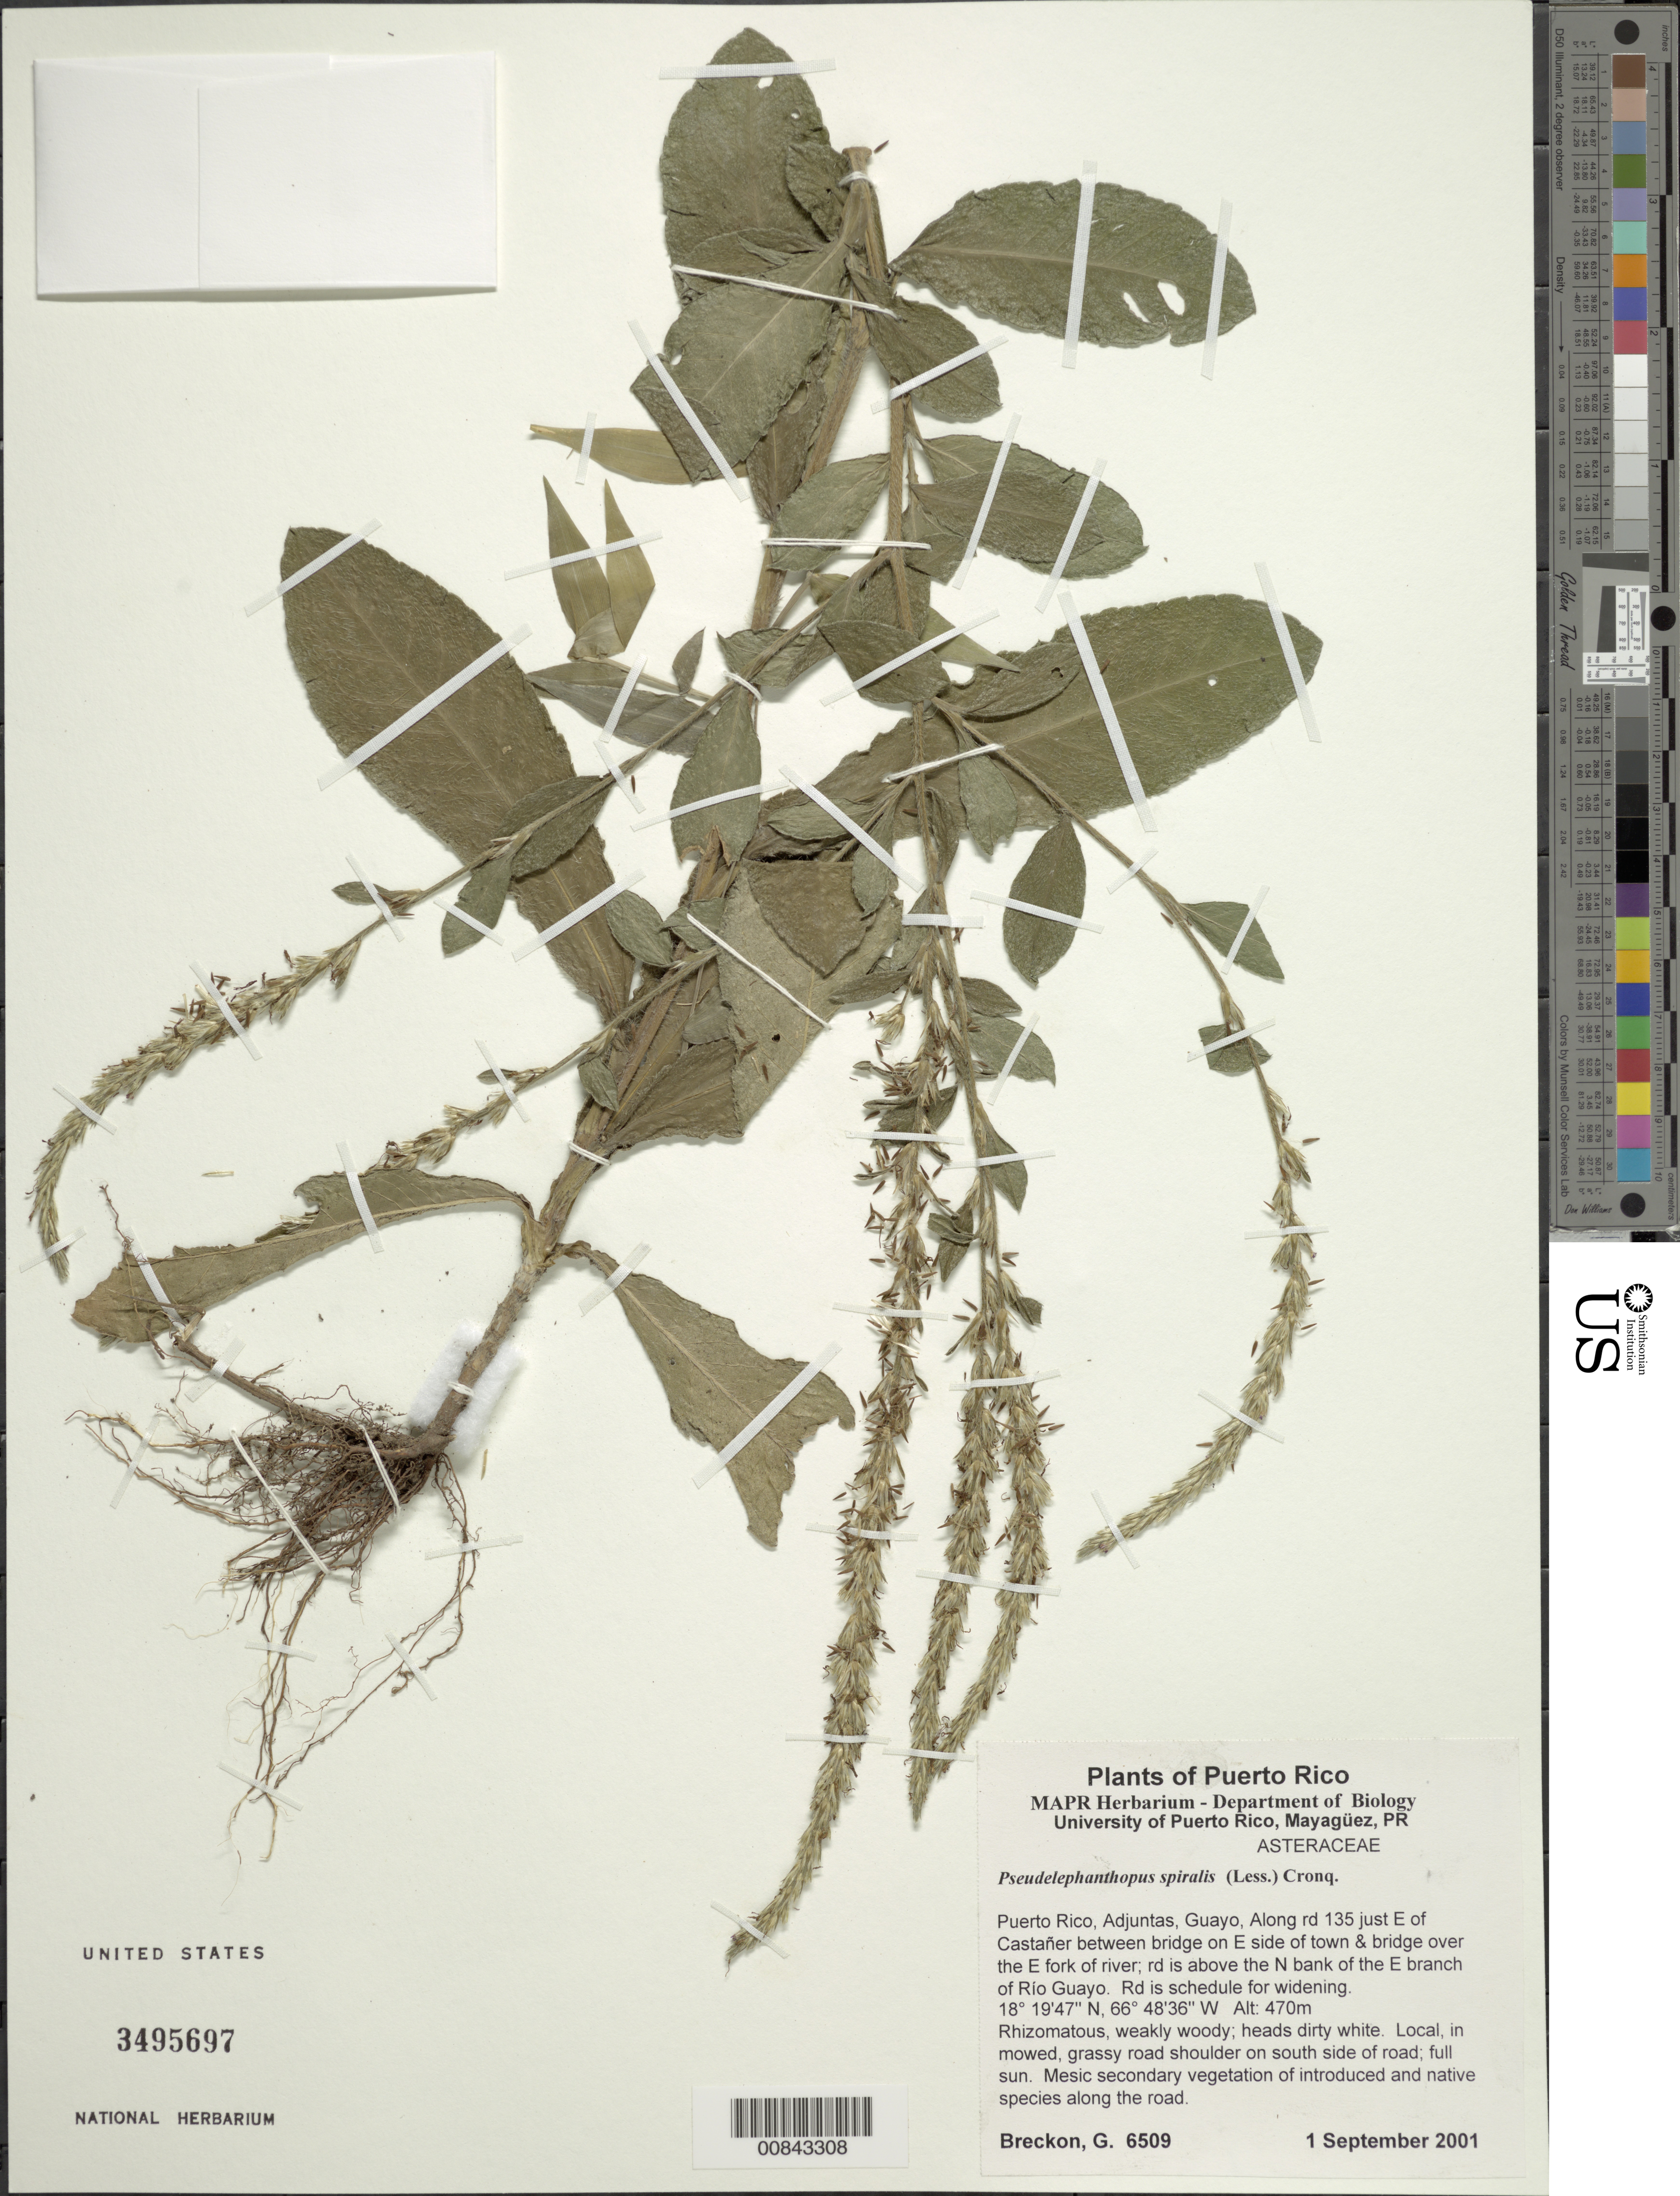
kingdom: Plantae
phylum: Tracheophyta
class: Magnoliopsida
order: Asterales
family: Asteraceae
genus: Pseudelephantopus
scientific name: Pseudelephantopus spiralis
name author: (Less.) Cronquist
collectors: G. Breckon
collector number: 6509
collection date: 2001-09-01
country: Puerto Rico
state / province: Adjuntas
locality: Adjuntas, Guayo, Along rd 135 just E of Castañer between bridge on E side of town & bridge over the E fork of river; rd is above the N bank of the E branch of Rio Guayo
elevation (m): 470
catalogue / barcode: US 3495697